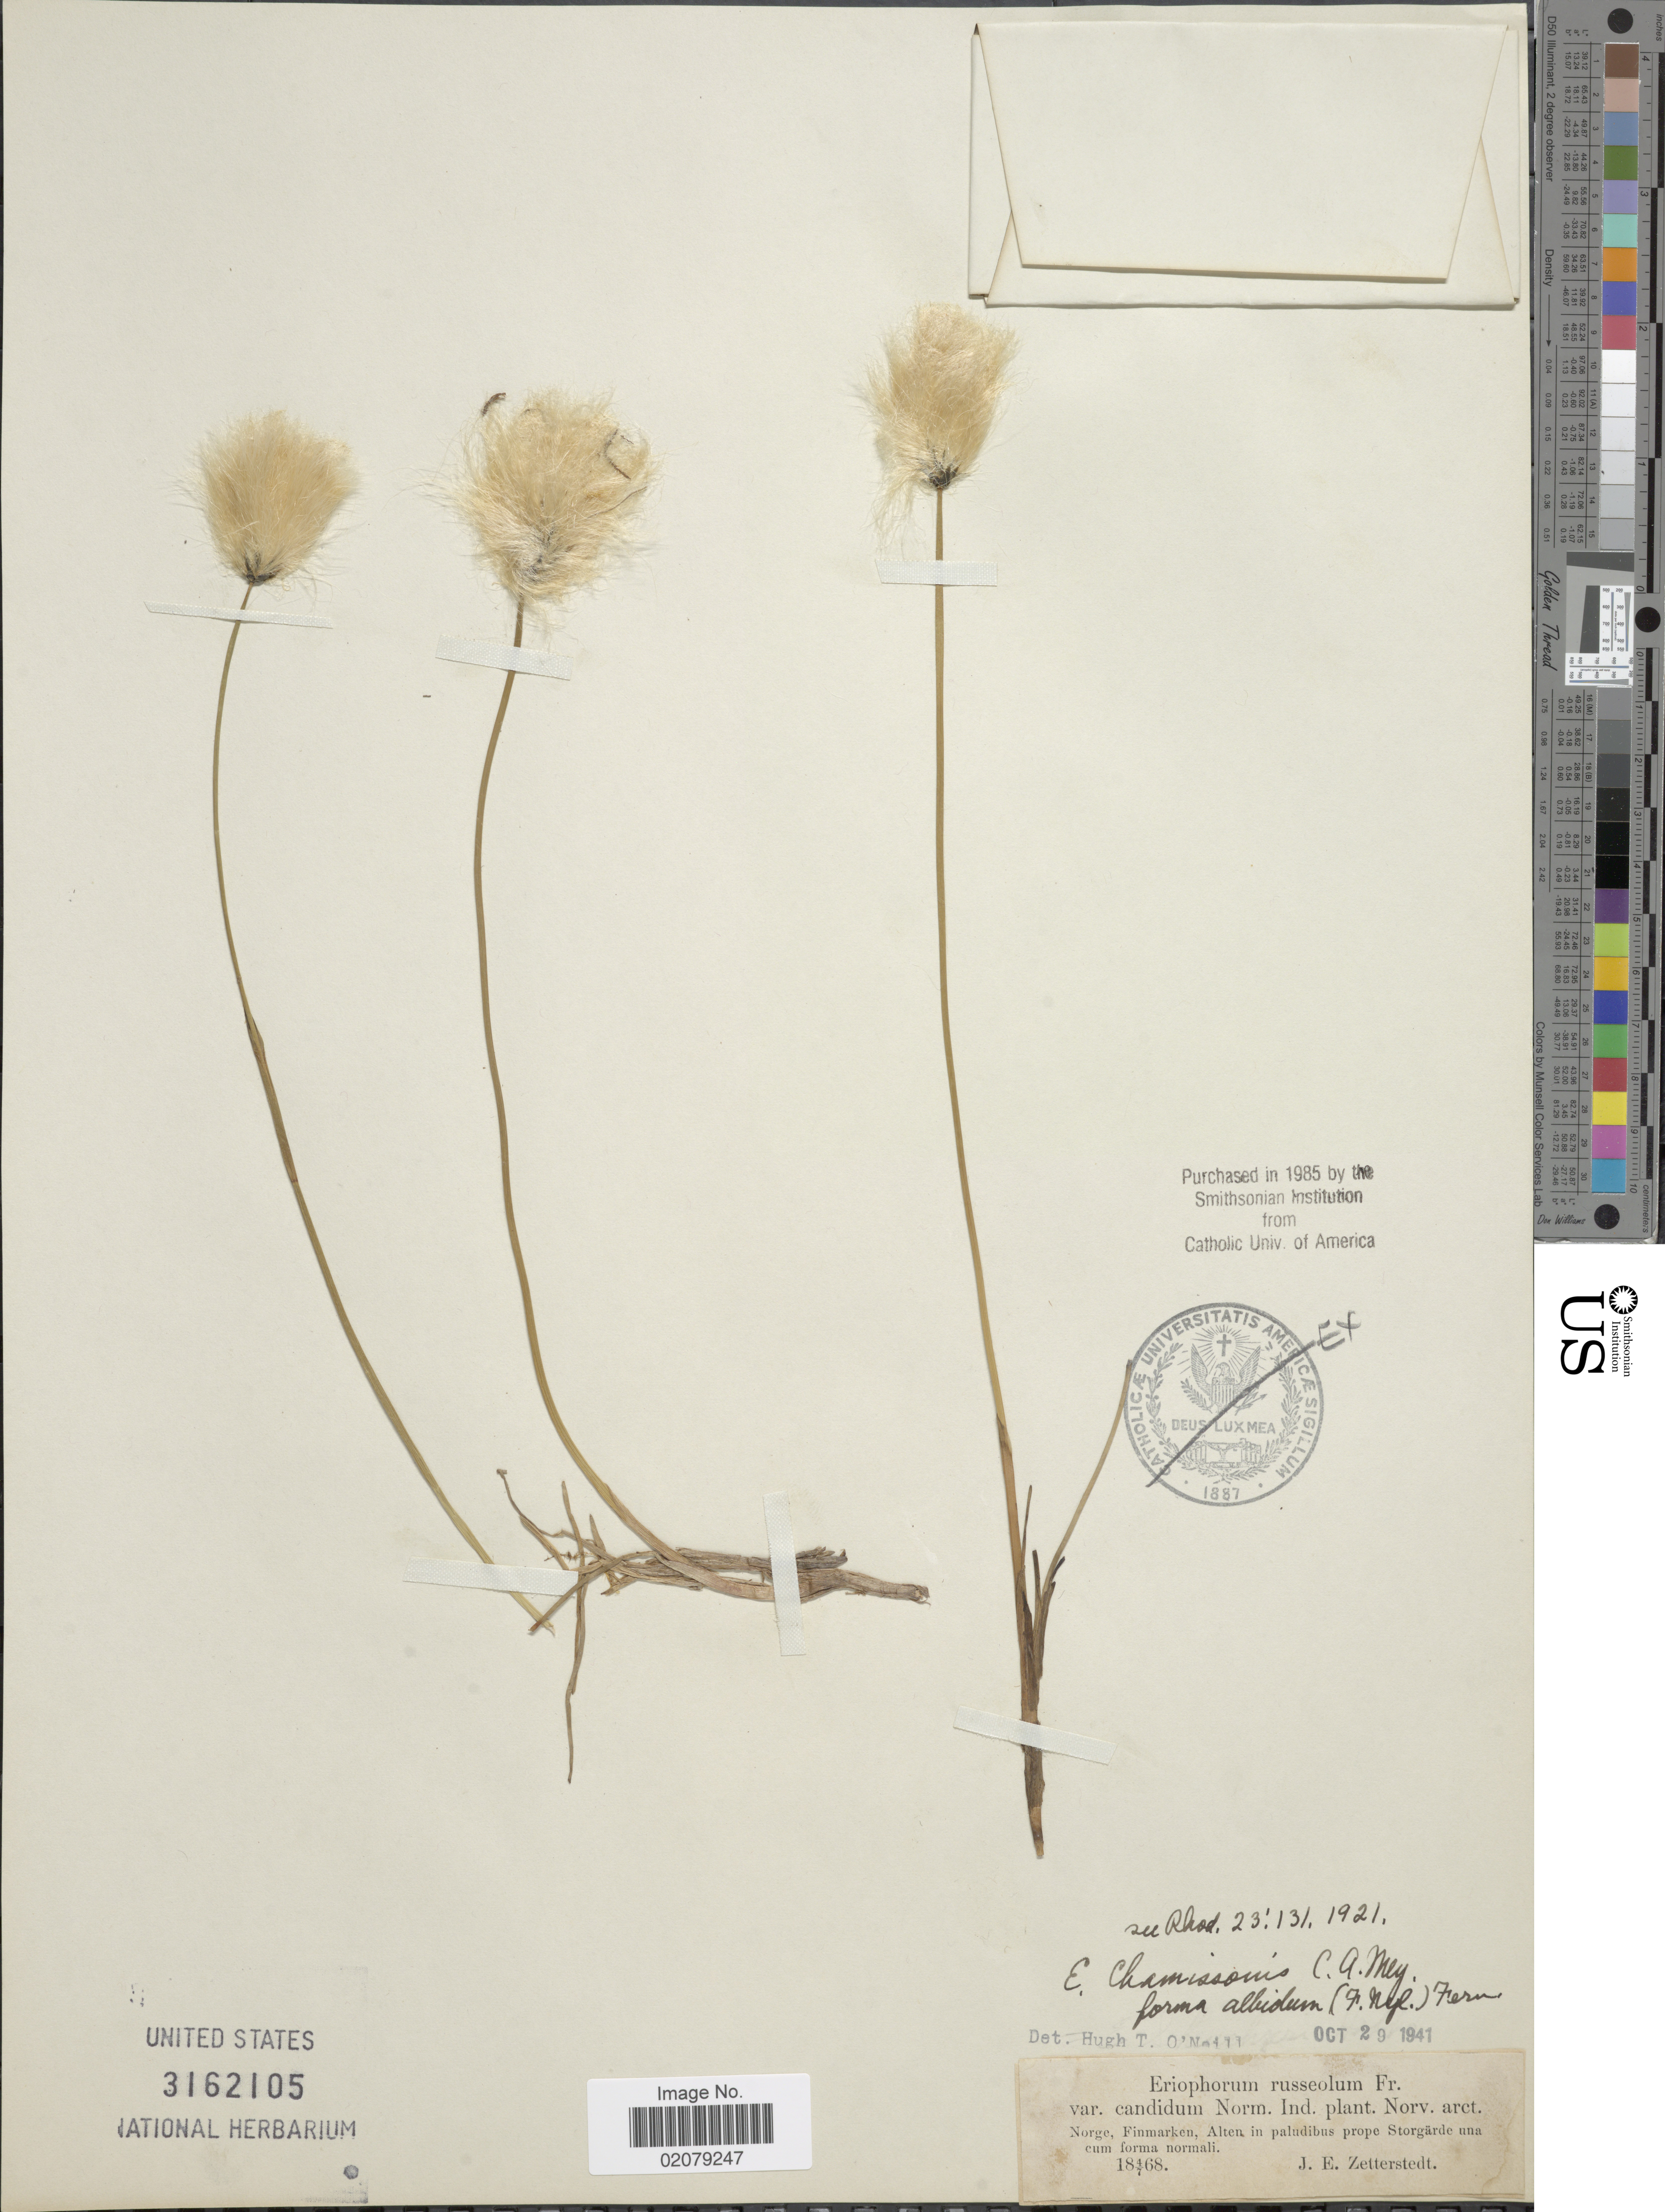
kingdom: Plantae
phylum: Tracheophyta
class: Liliopsida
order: Poales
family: Cyperaceae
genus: Eriophorum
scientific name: Eriophorum chamissonis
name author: C.A. Mey.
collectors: J.E. Zetterstedt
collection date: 1868-07-04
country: Norway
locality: Norge, Finmarken, Alten in paludibus prope Sotrgarde una cum forma normali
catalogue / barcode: US 3162105